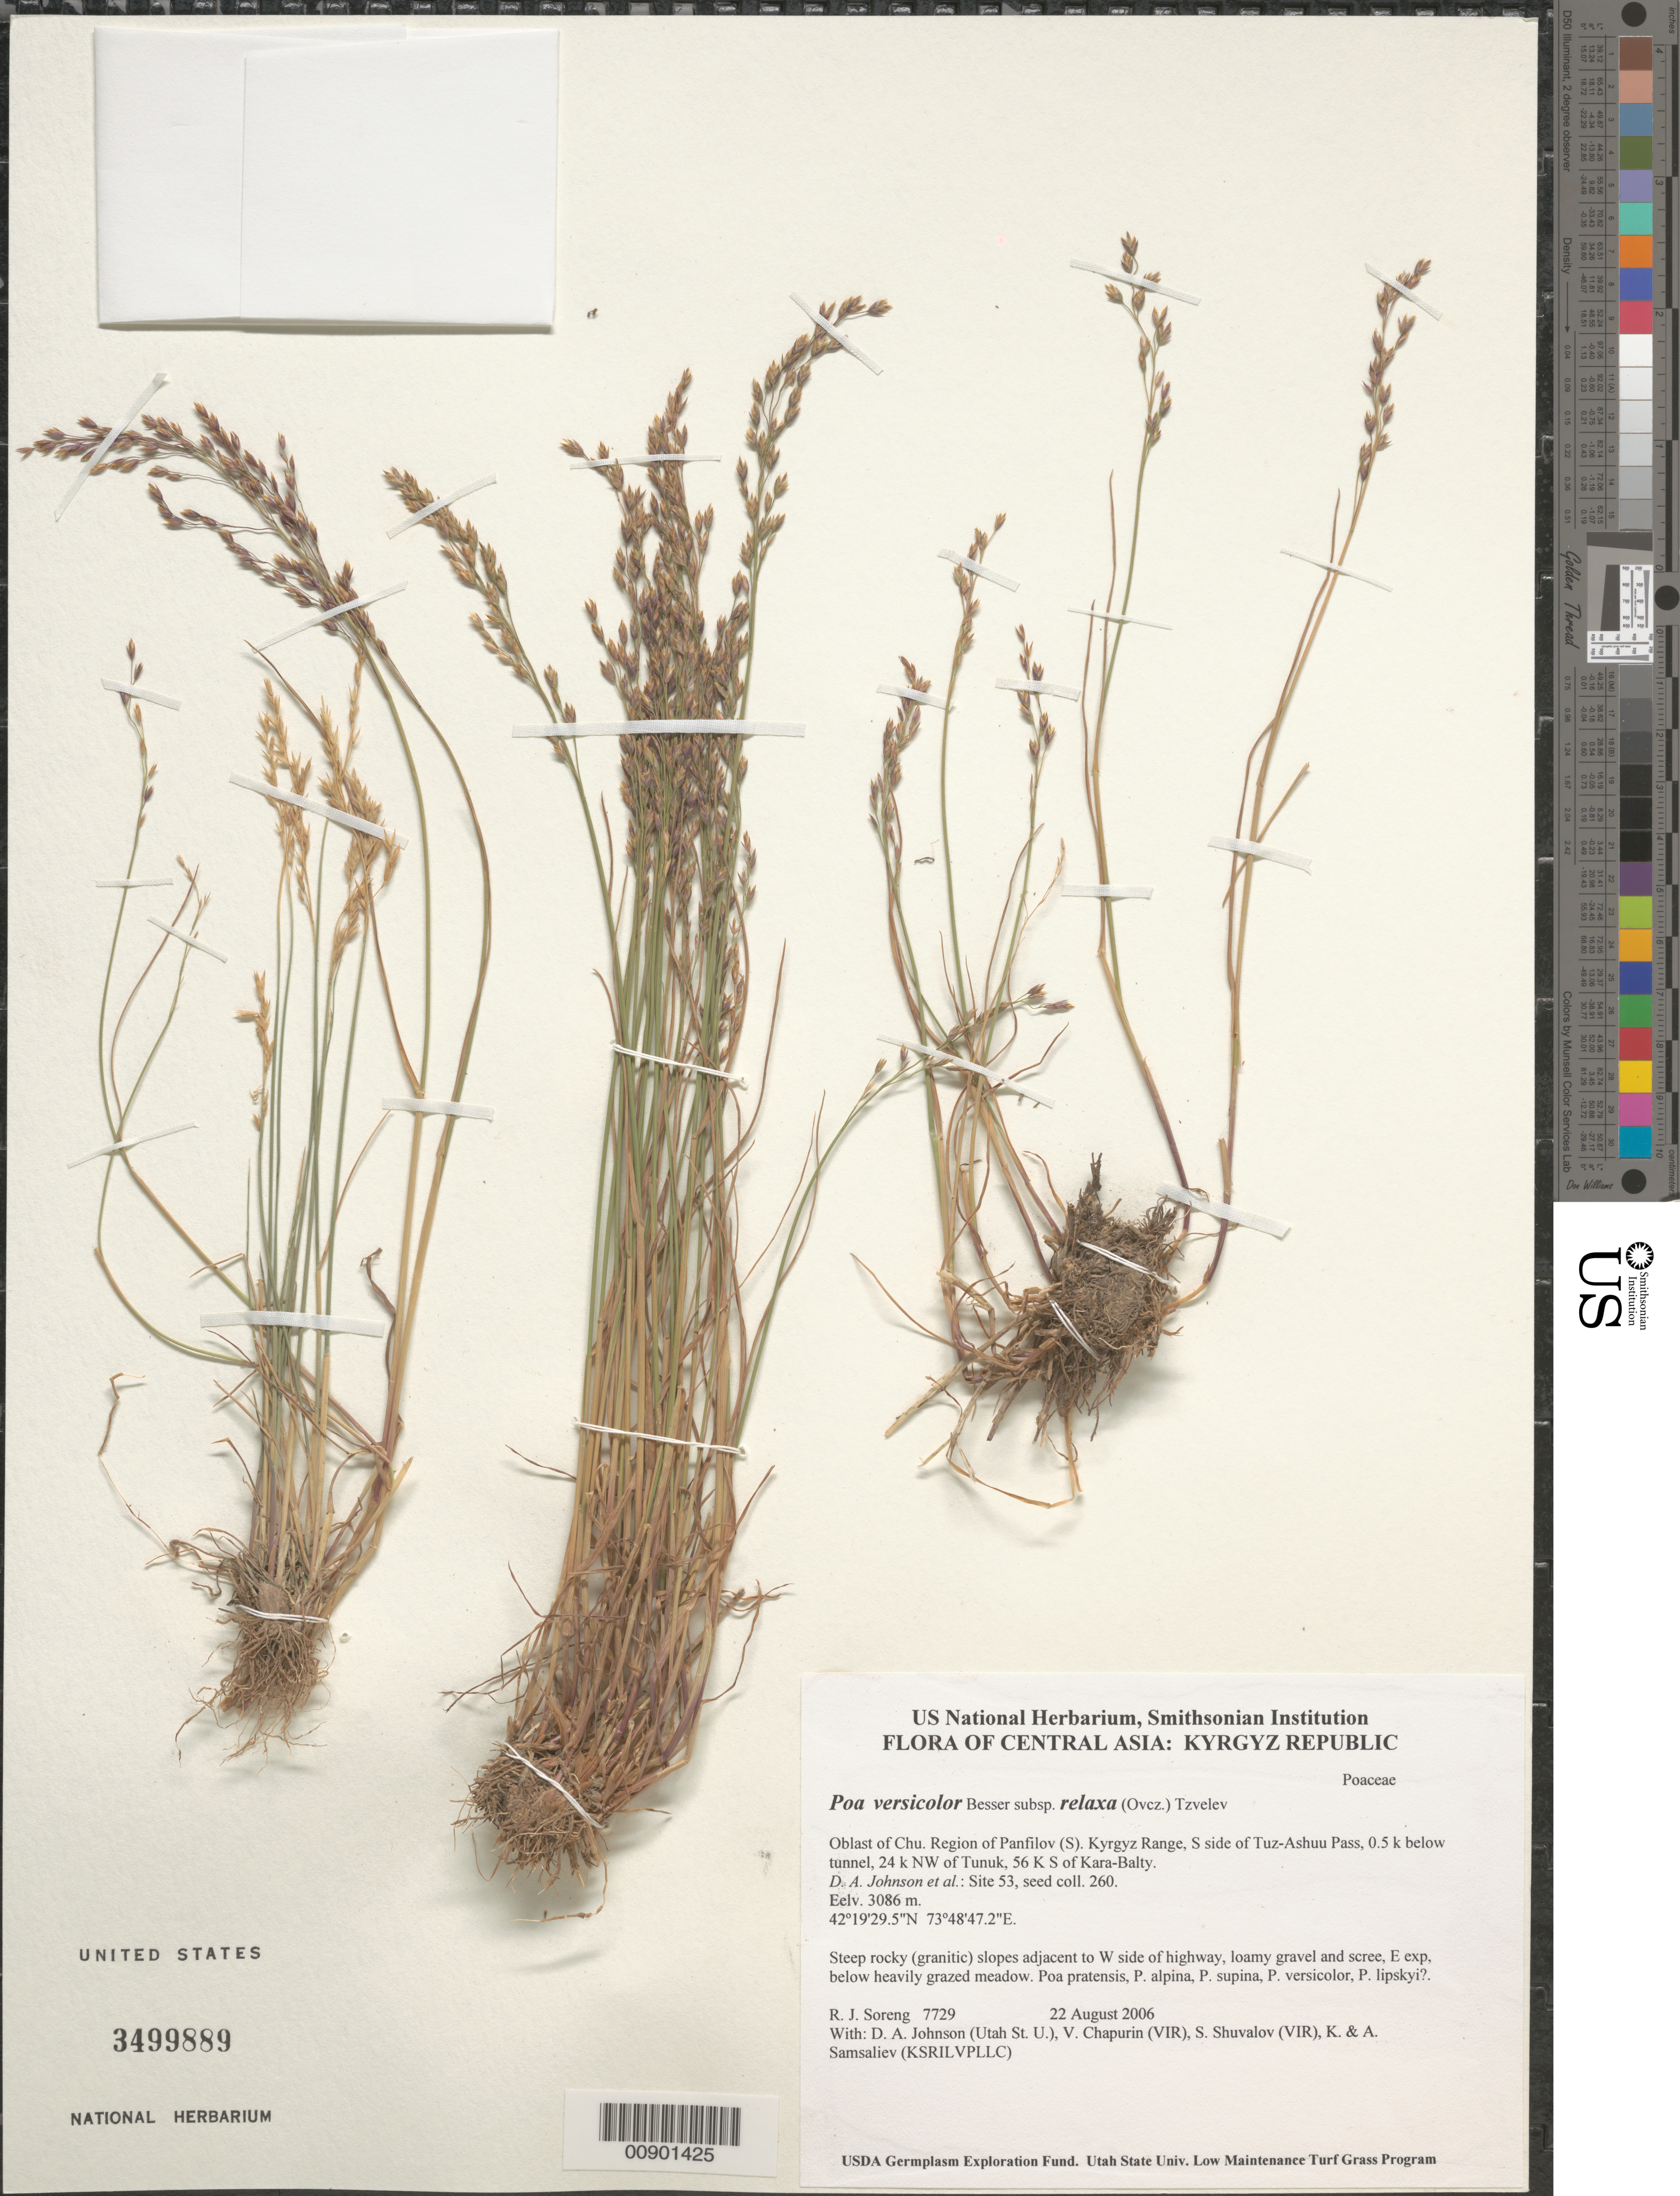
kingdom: Plantae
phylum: Tracheophyta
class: Liliopsida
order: Poales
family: Poaceae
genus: Poa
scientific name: Poa versicolor subsp. relaxa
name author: (Ovcz.) Tzvelev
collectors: R. J. Soreng, D. Johnson, S. Shuvalov, V. Chapurin, K. Samsaliev & A. Samsaliev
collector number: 7729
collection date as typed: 22 Aug 2006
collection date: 2006-08-22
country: Kyrgyzstan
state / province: Chu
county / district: Panfilov (S)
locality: Kyrgyz Range, S side of Tuz-Ashuu Pass, 0.5 km below tunnel, 24 km NW of Tunuk, 56 km S of Kara-Balty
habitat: Steep rocky (granitic) slopes adjacent to W side of highway, loamy gravel and scree, E exp, below heavily grazed meadow.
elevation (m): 3086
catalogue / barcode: US 3499889